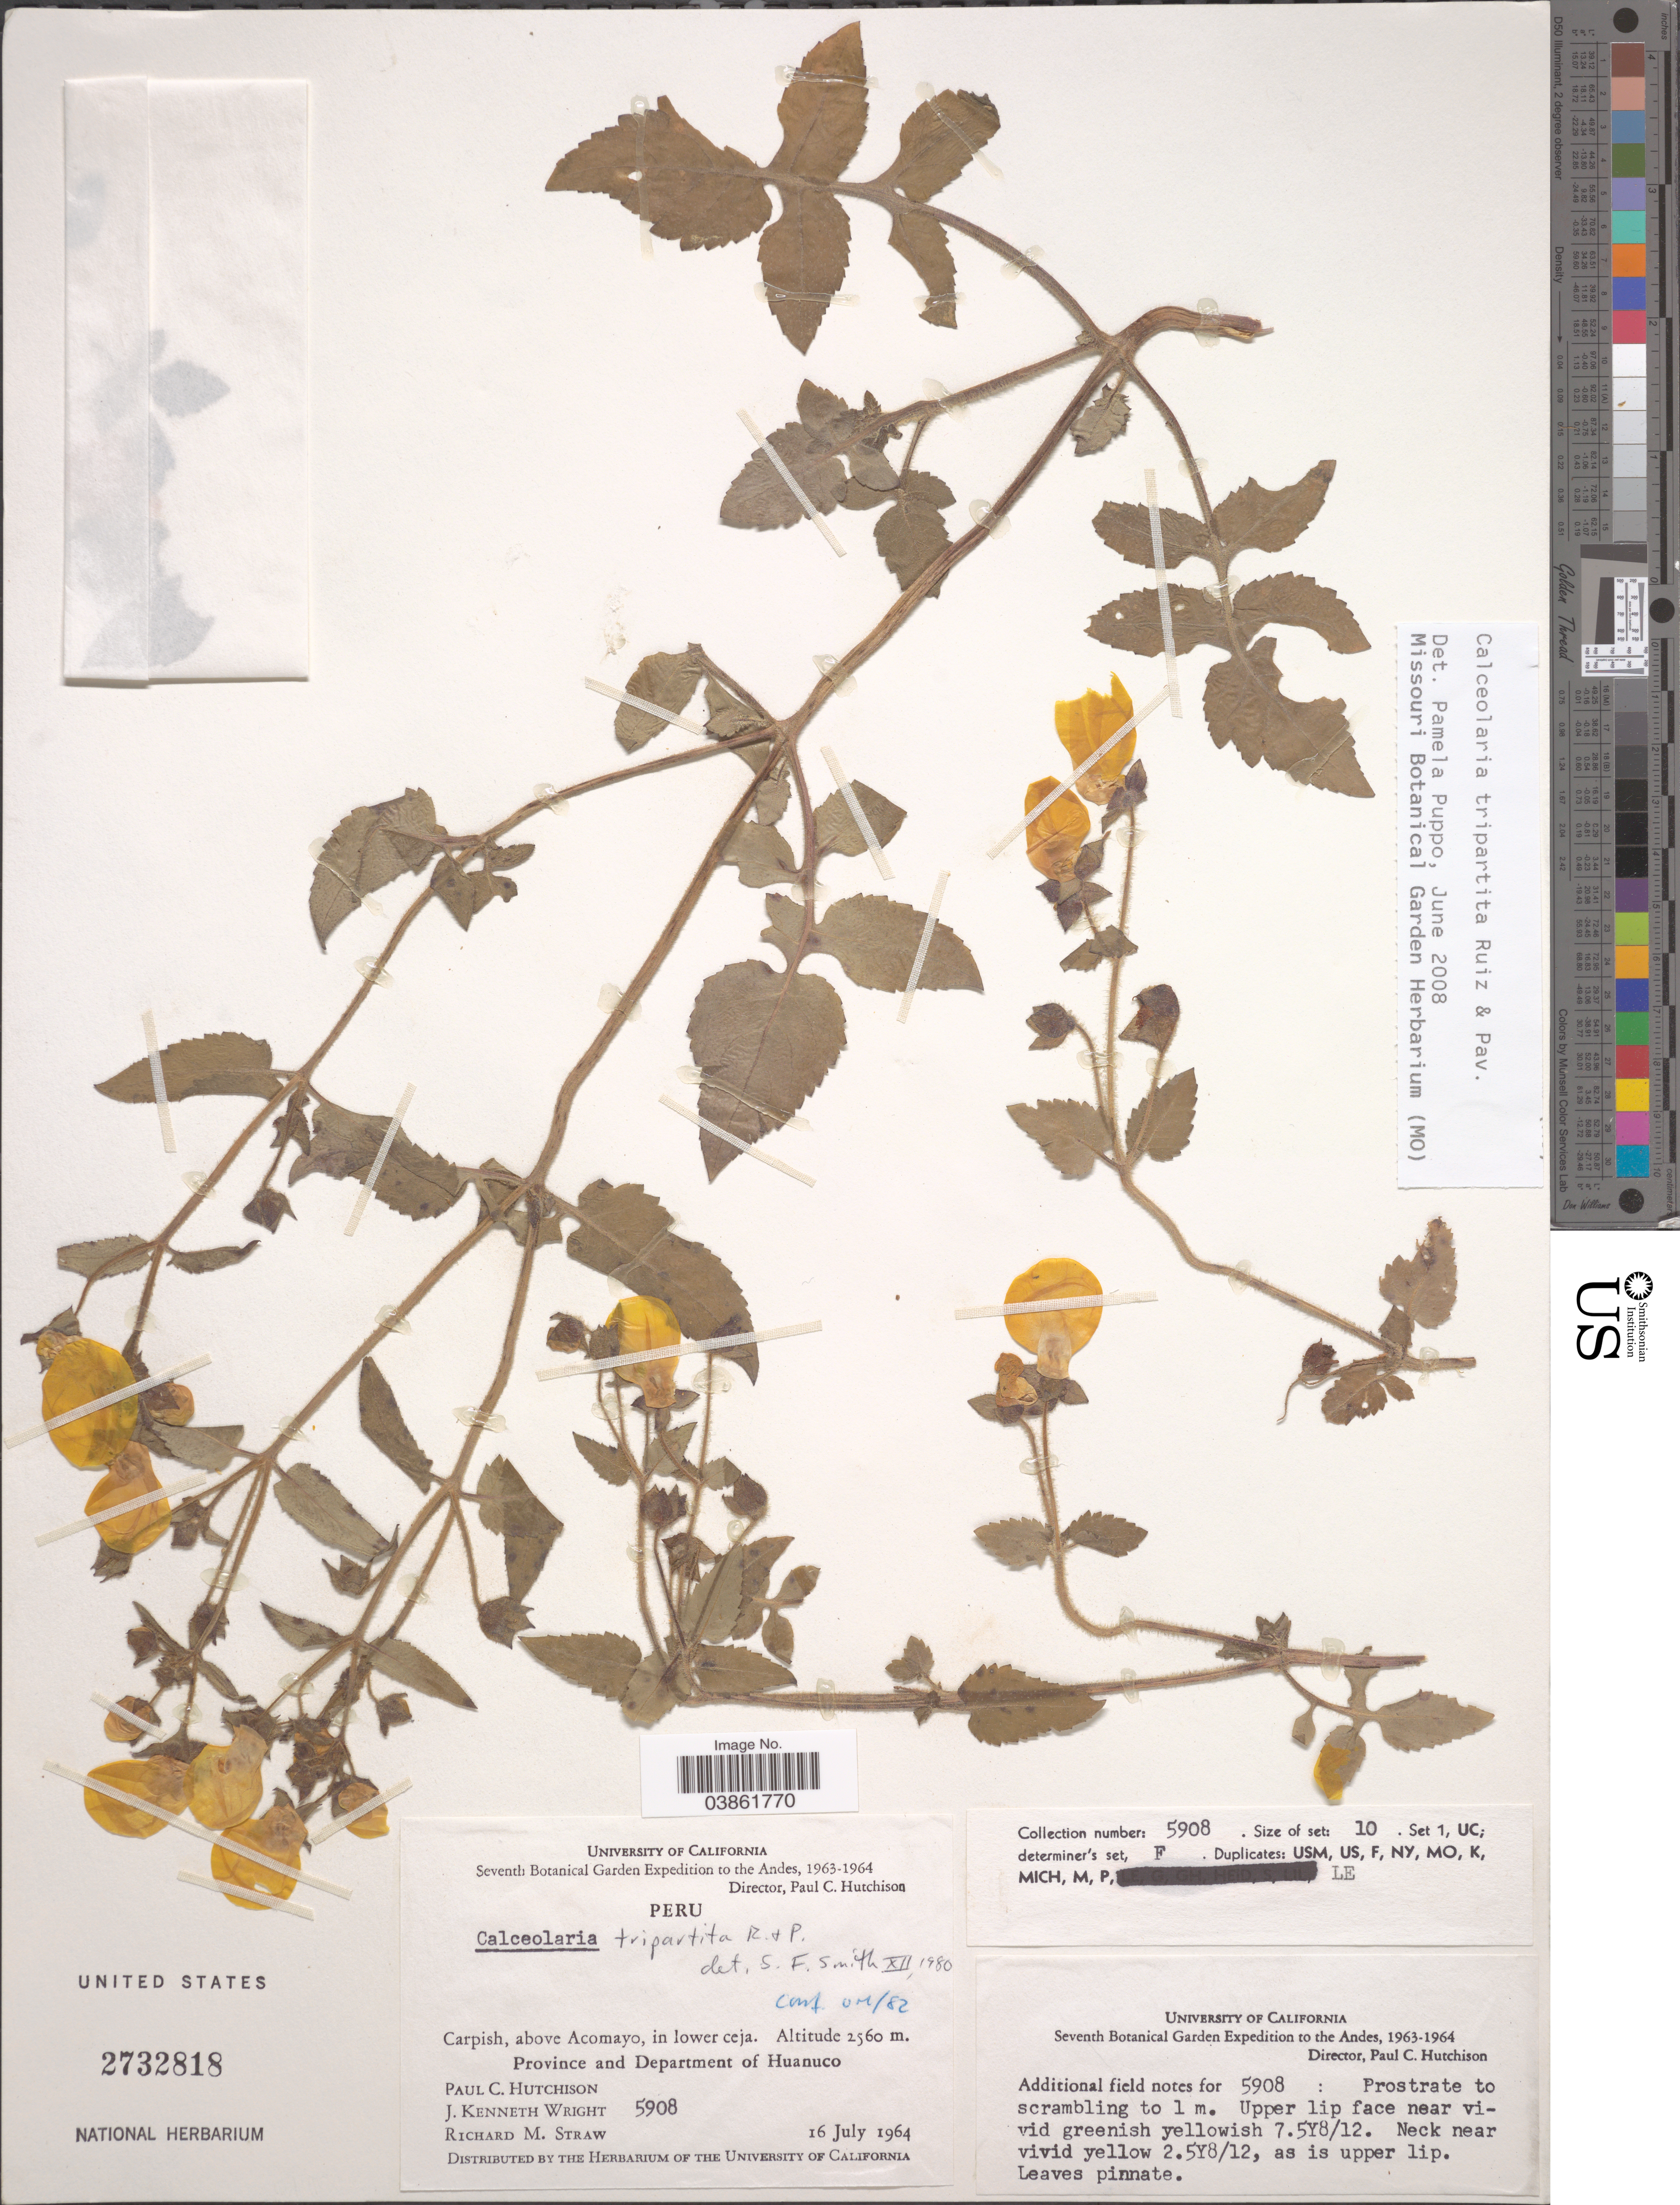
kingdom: Plantae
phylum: Tracheophyta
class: Magnoliopsida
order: Lamiales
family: Calceolariaceae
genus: Calceolaria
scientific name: Calceolaria tripartita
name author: Ruiz & Pav.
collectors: P. C. Hutchison, J. K. Wright & R. M. Straw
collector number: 5908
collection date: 1964-07-16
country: Peru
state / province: Huánuco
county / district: Huánuco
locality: The Andes. Carpish, above Acomayo, in lower ceja. Province and Department of Huanuco.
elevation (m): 2560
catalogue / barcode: US 2732818